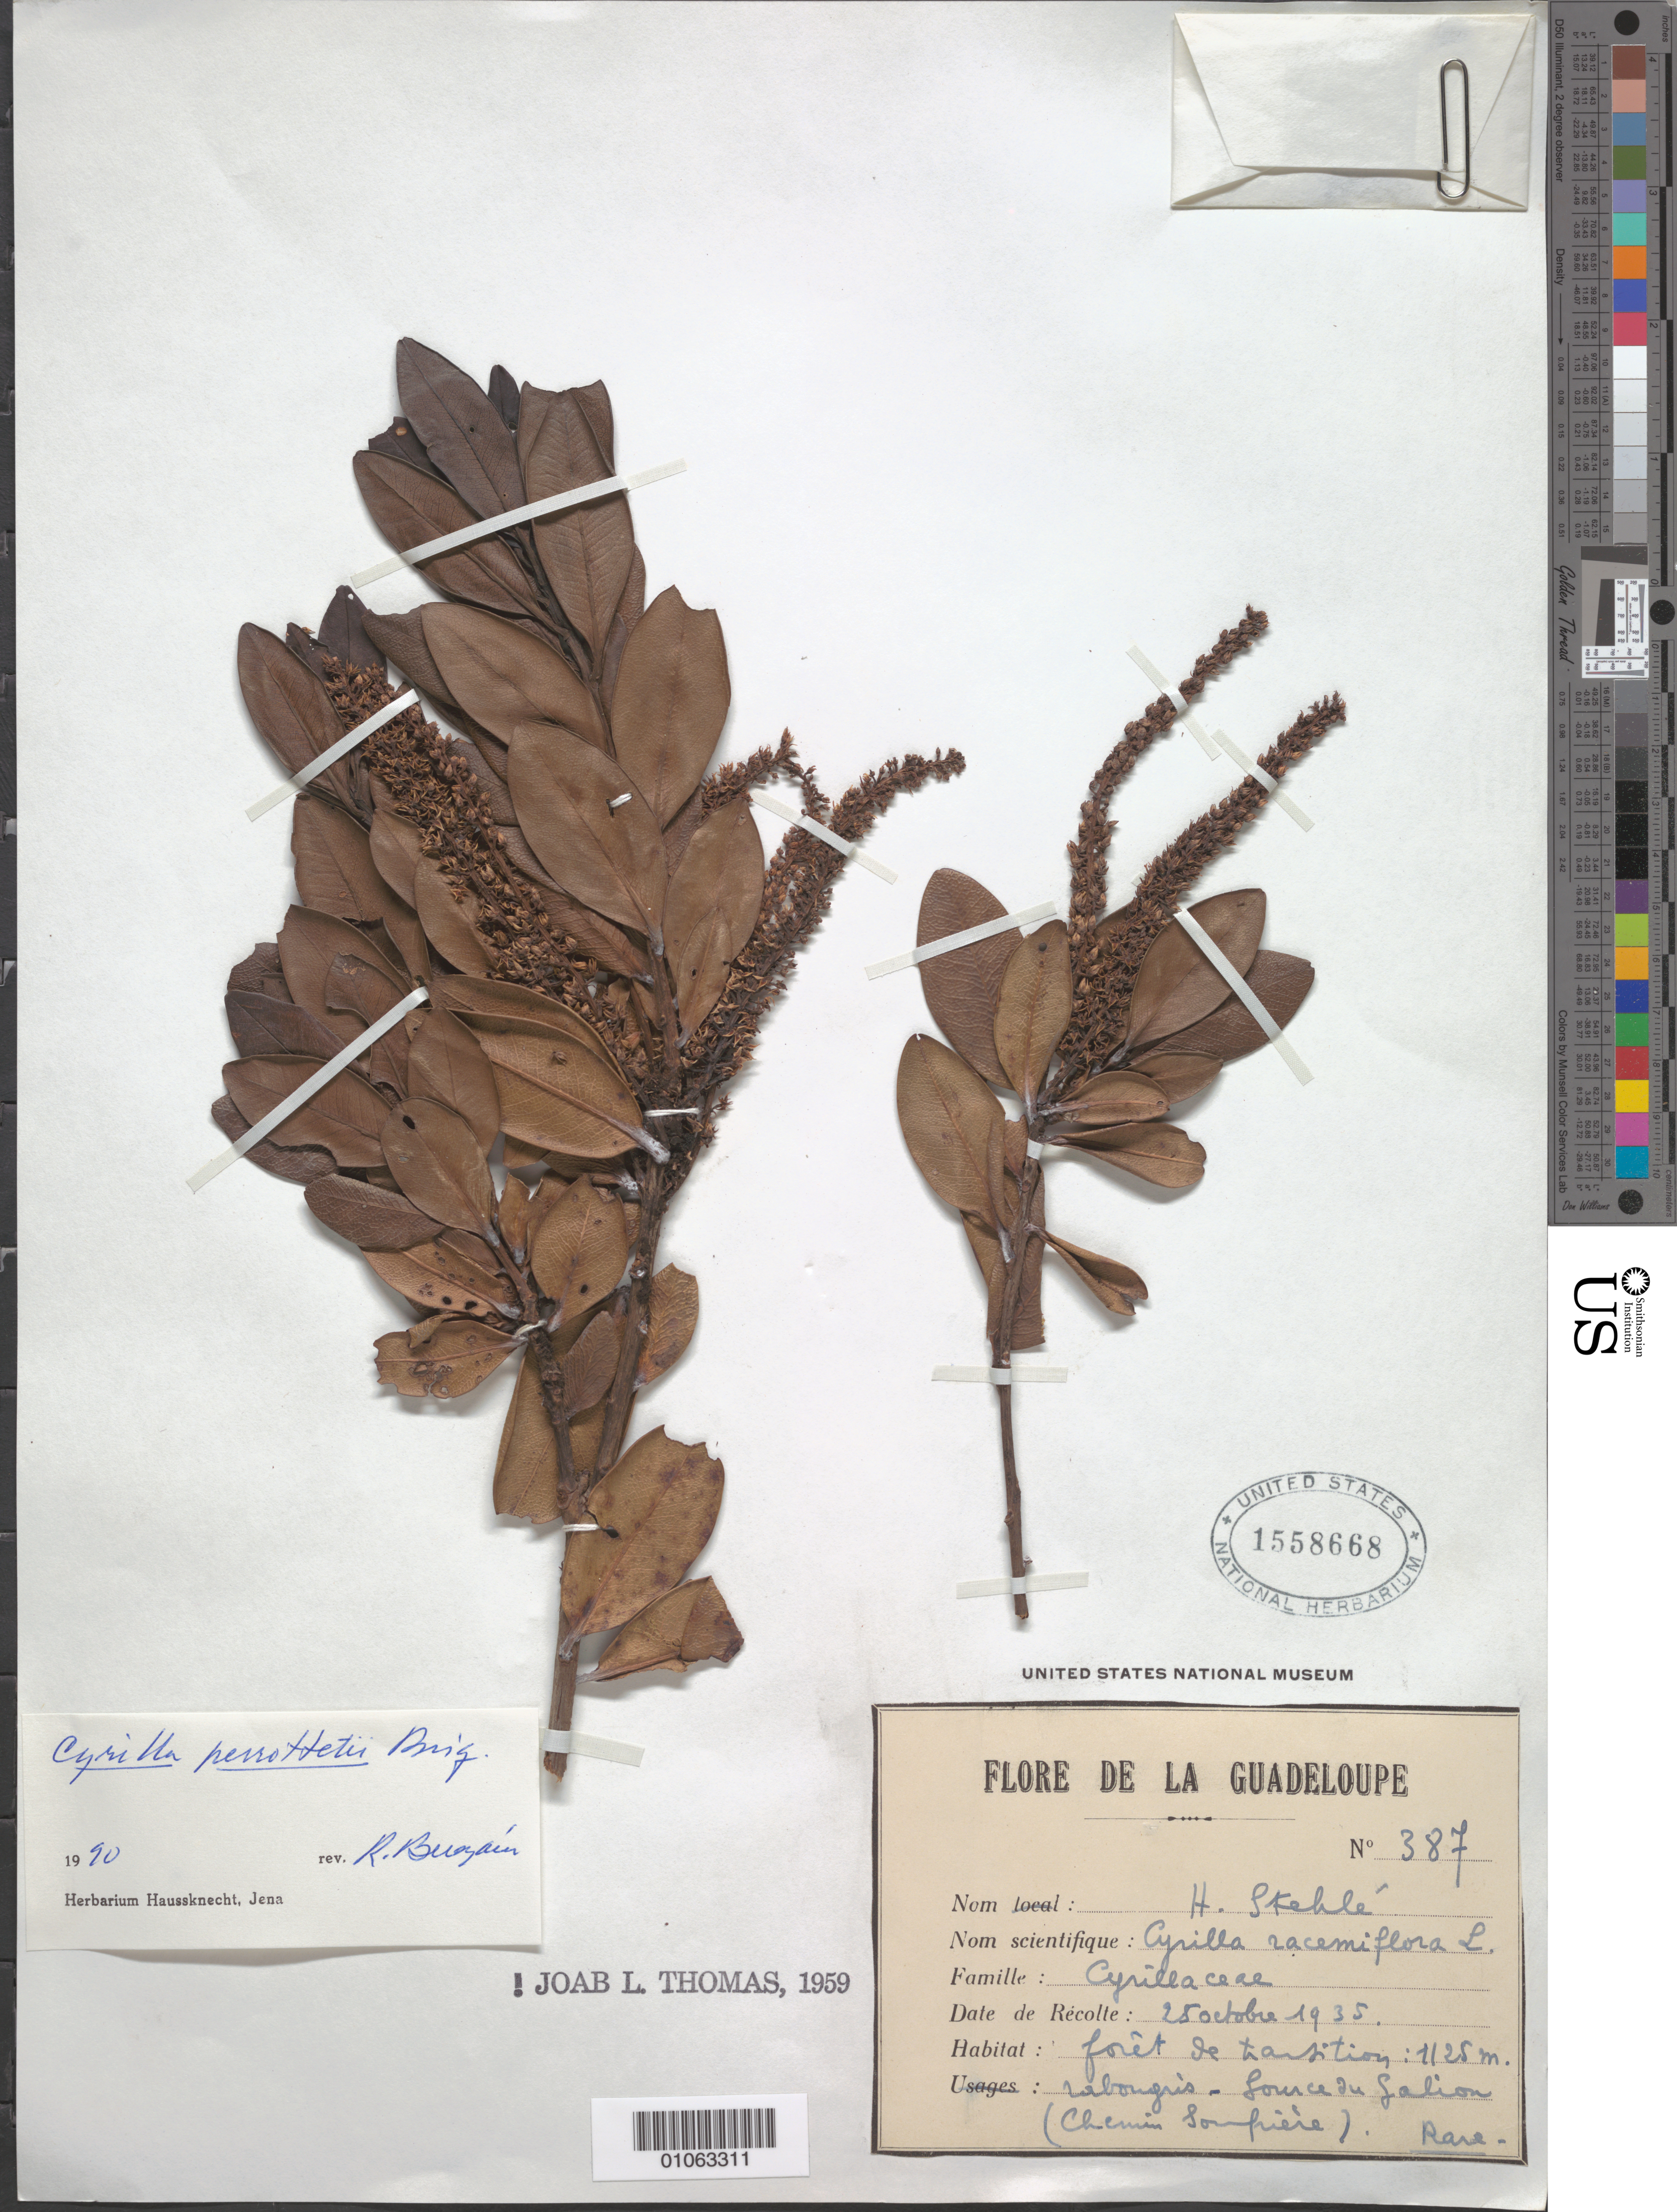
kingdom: Plantae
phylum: Tracheophyta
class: Magnoliopsida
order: Ericales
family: Cyrillaceae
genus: Cyrilla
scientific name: Cyrilla perrottetii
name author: Briq.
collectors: H. Stehlé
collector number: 387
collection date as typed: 25 Oct 1935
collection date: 1935-10-25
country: Guadeloupe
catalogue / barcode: US 1558668